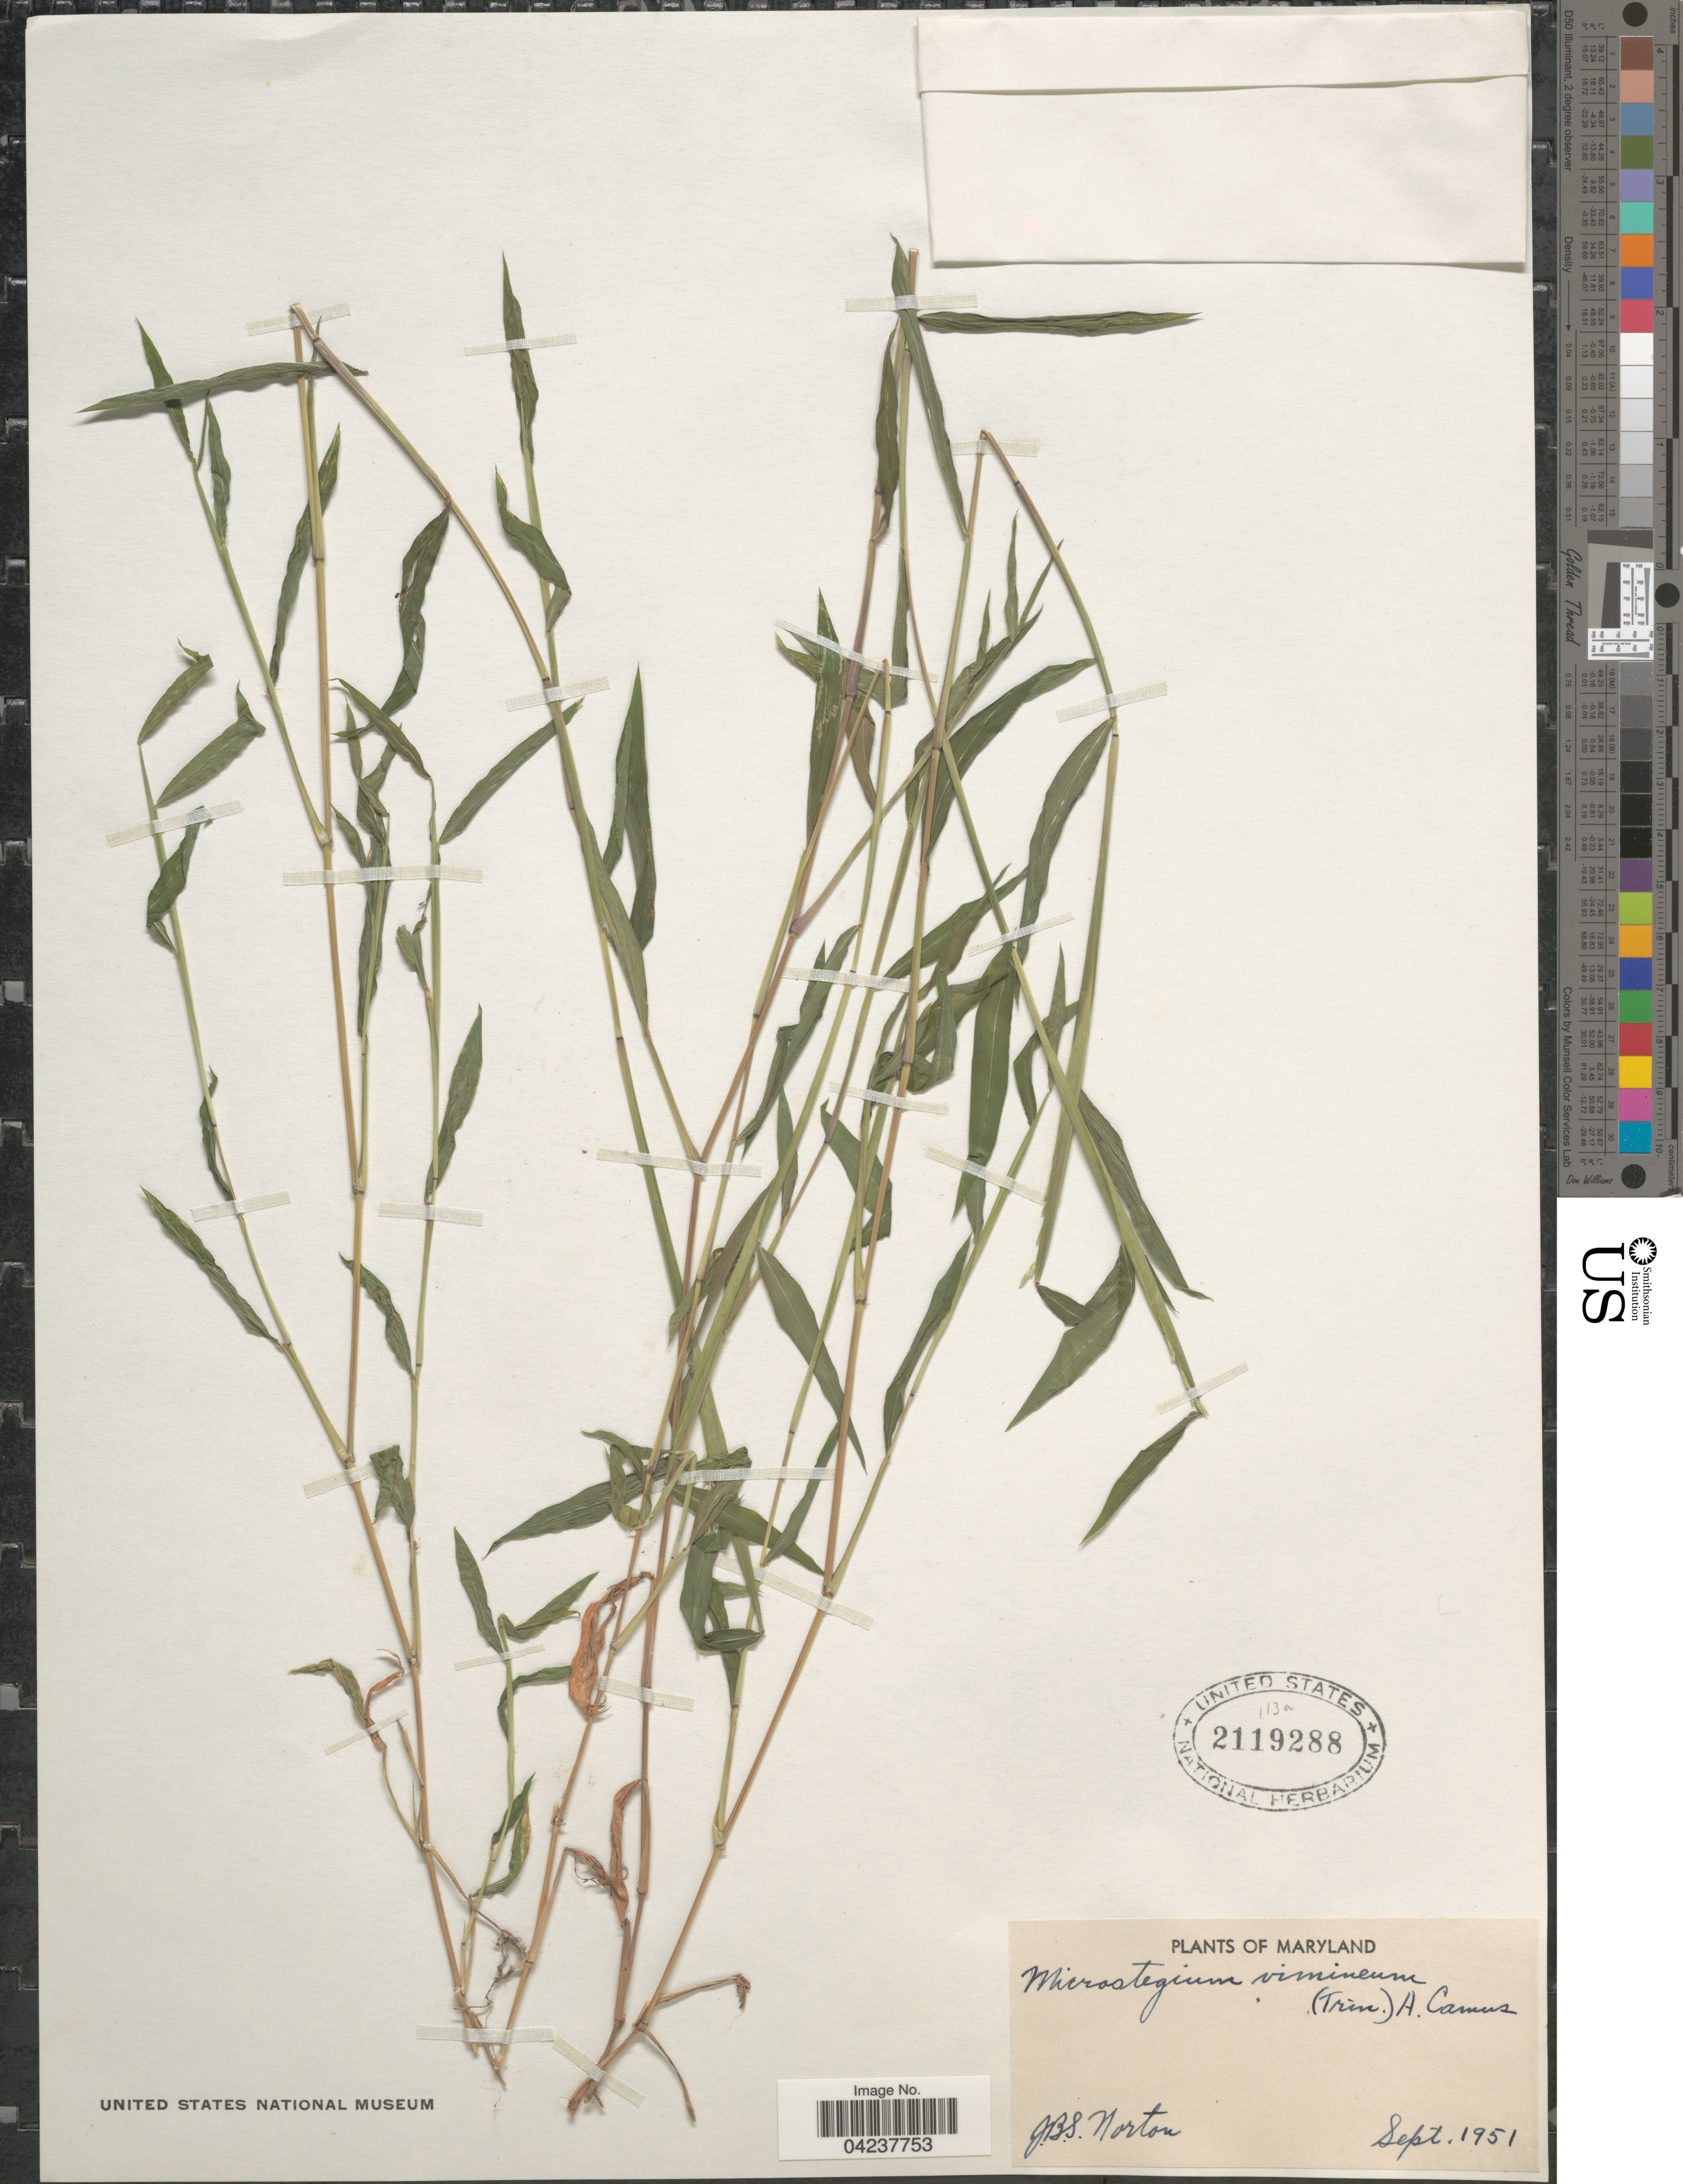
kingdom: Plantae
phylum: Tracheophyta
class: Liliopsida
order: Poales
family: Poaceae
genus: Microstegium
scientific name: Microstegium vimineum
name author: (Trin.) A. Camus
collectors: J. B. S. Norton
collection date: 1951-09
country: United States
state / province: Maryland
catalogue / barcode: US 2119288